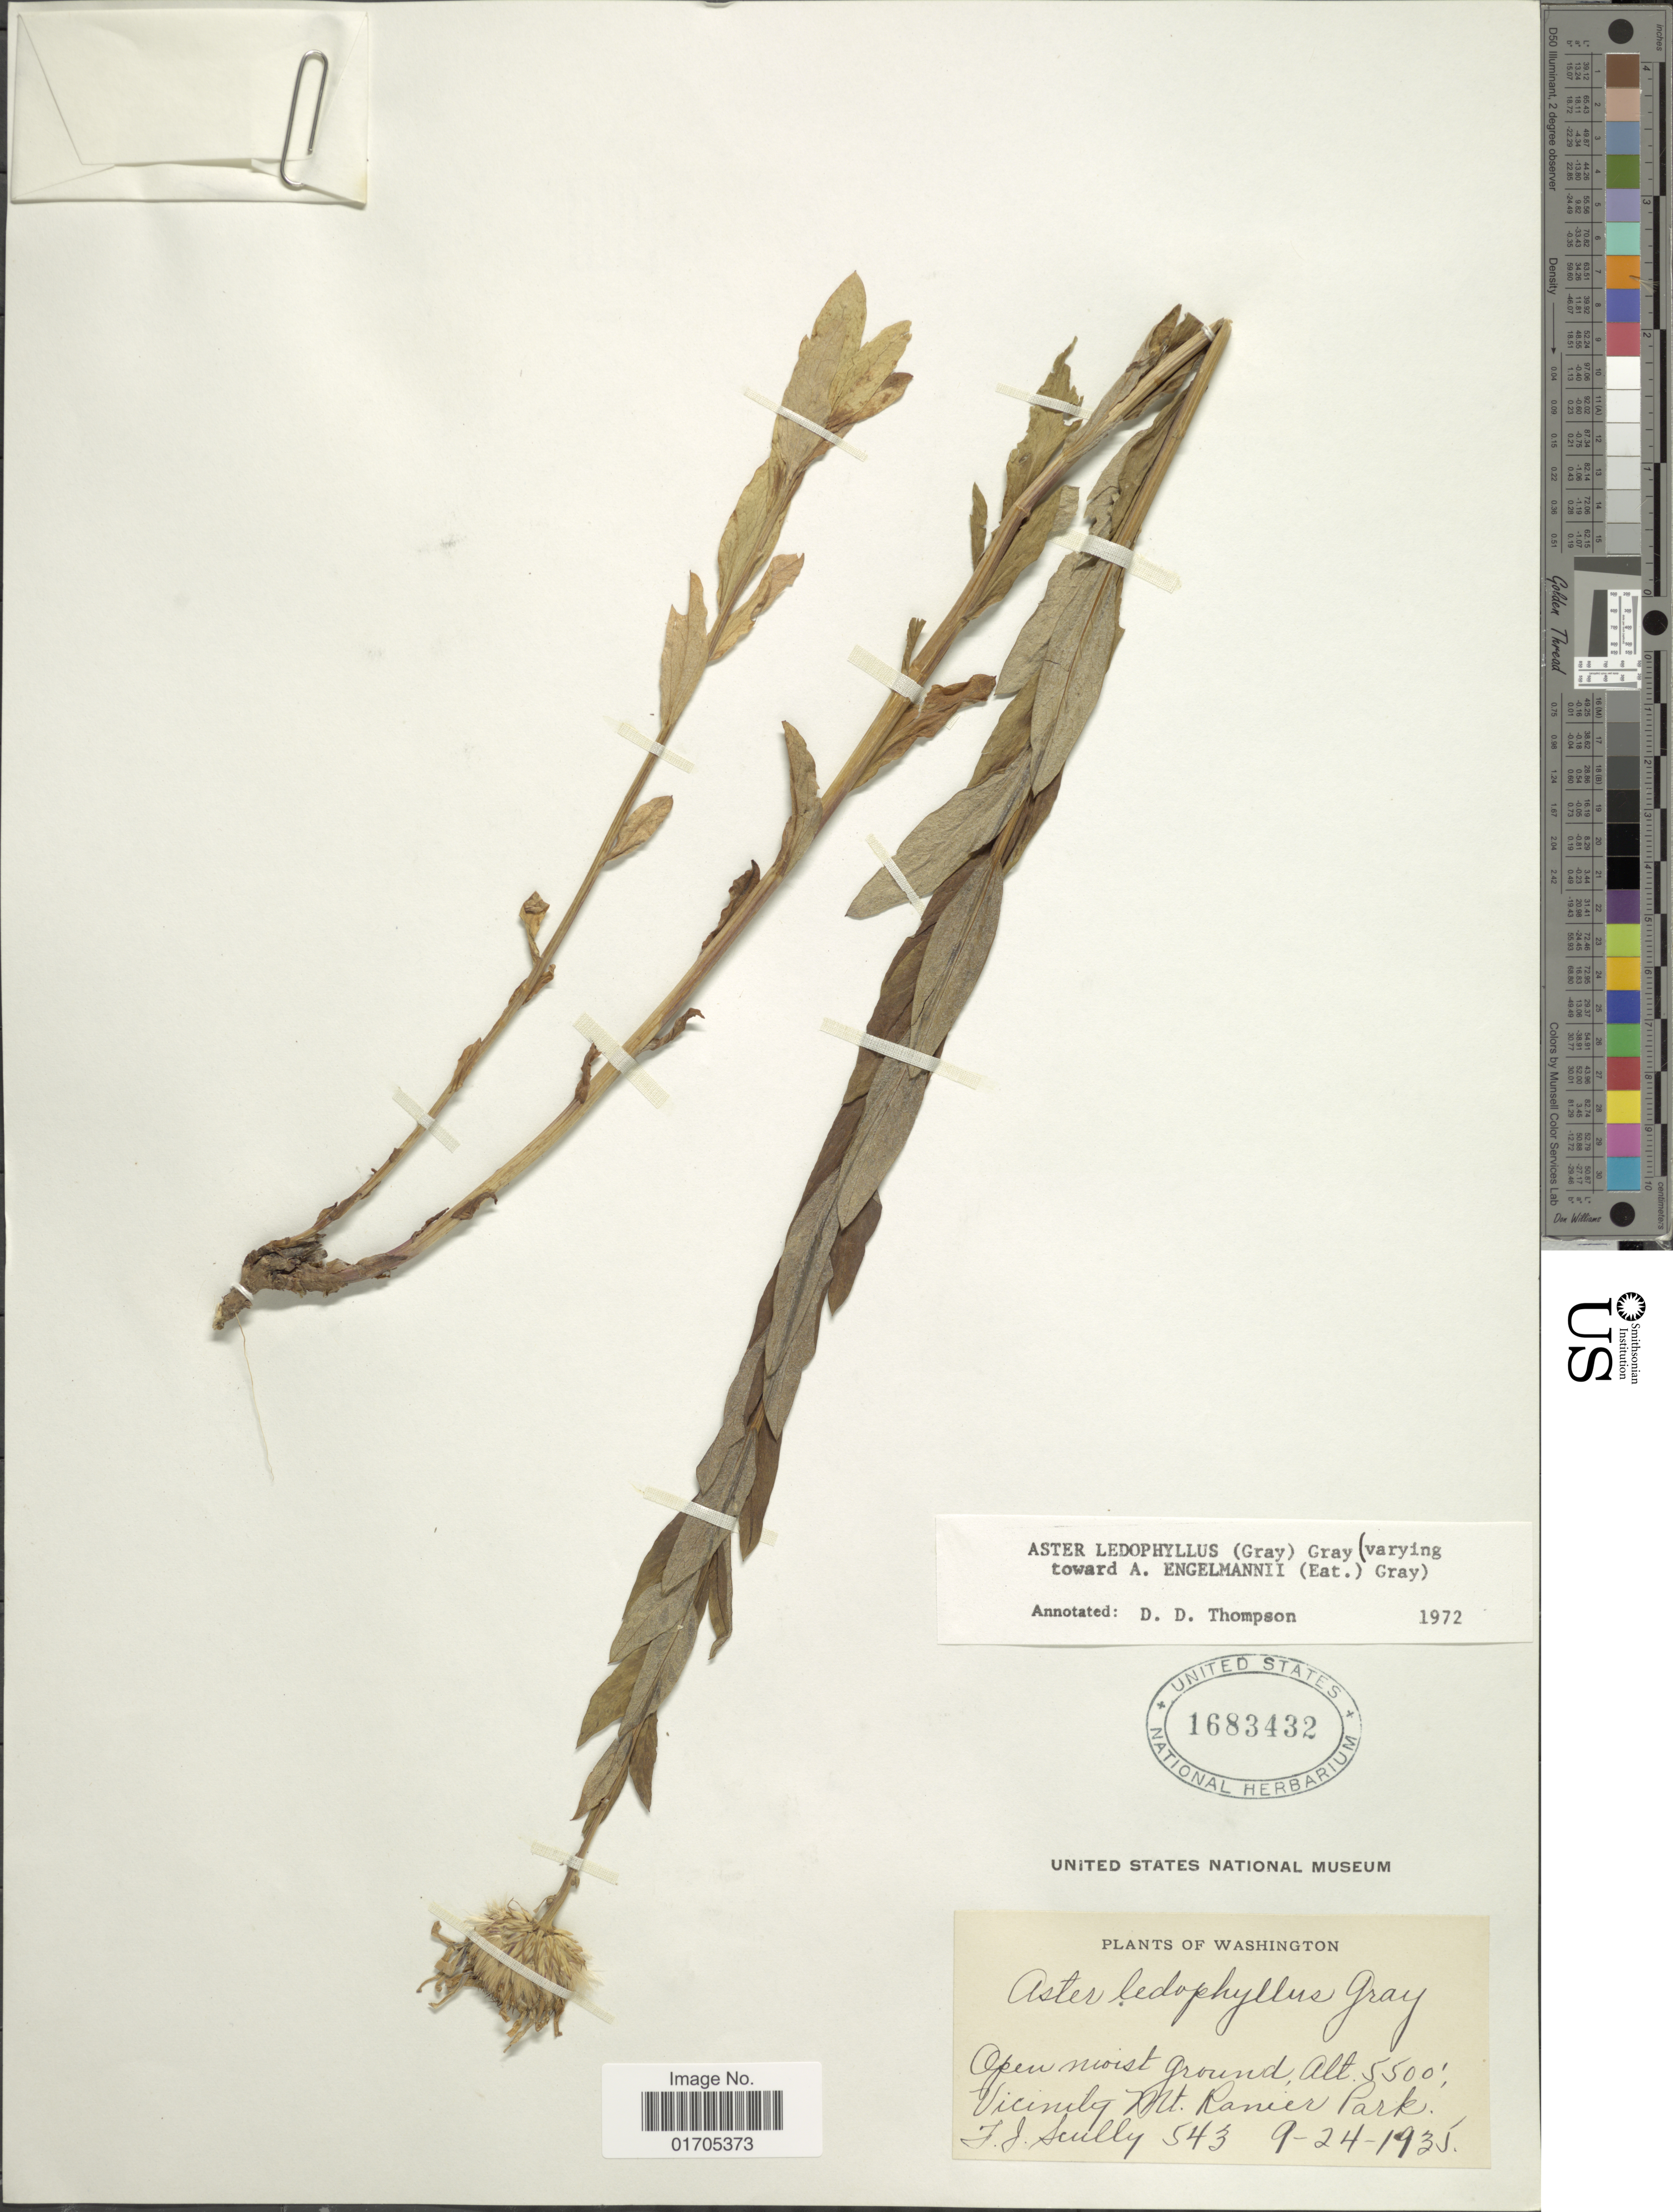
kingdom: Plantae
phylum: Tracheophyta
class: Magnoliopsida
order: Asterales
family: Asteraceae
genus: Eucephalus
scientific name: Eucephalus ledophyllus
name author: (A. Gray) Greene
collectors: F. Scully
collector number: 543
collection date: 1935-09-24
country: United States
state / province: Washington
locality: Washington. Open moist ground. Vicinity Mt. Ranier Park.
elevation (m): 1676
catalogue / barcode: US 1683432